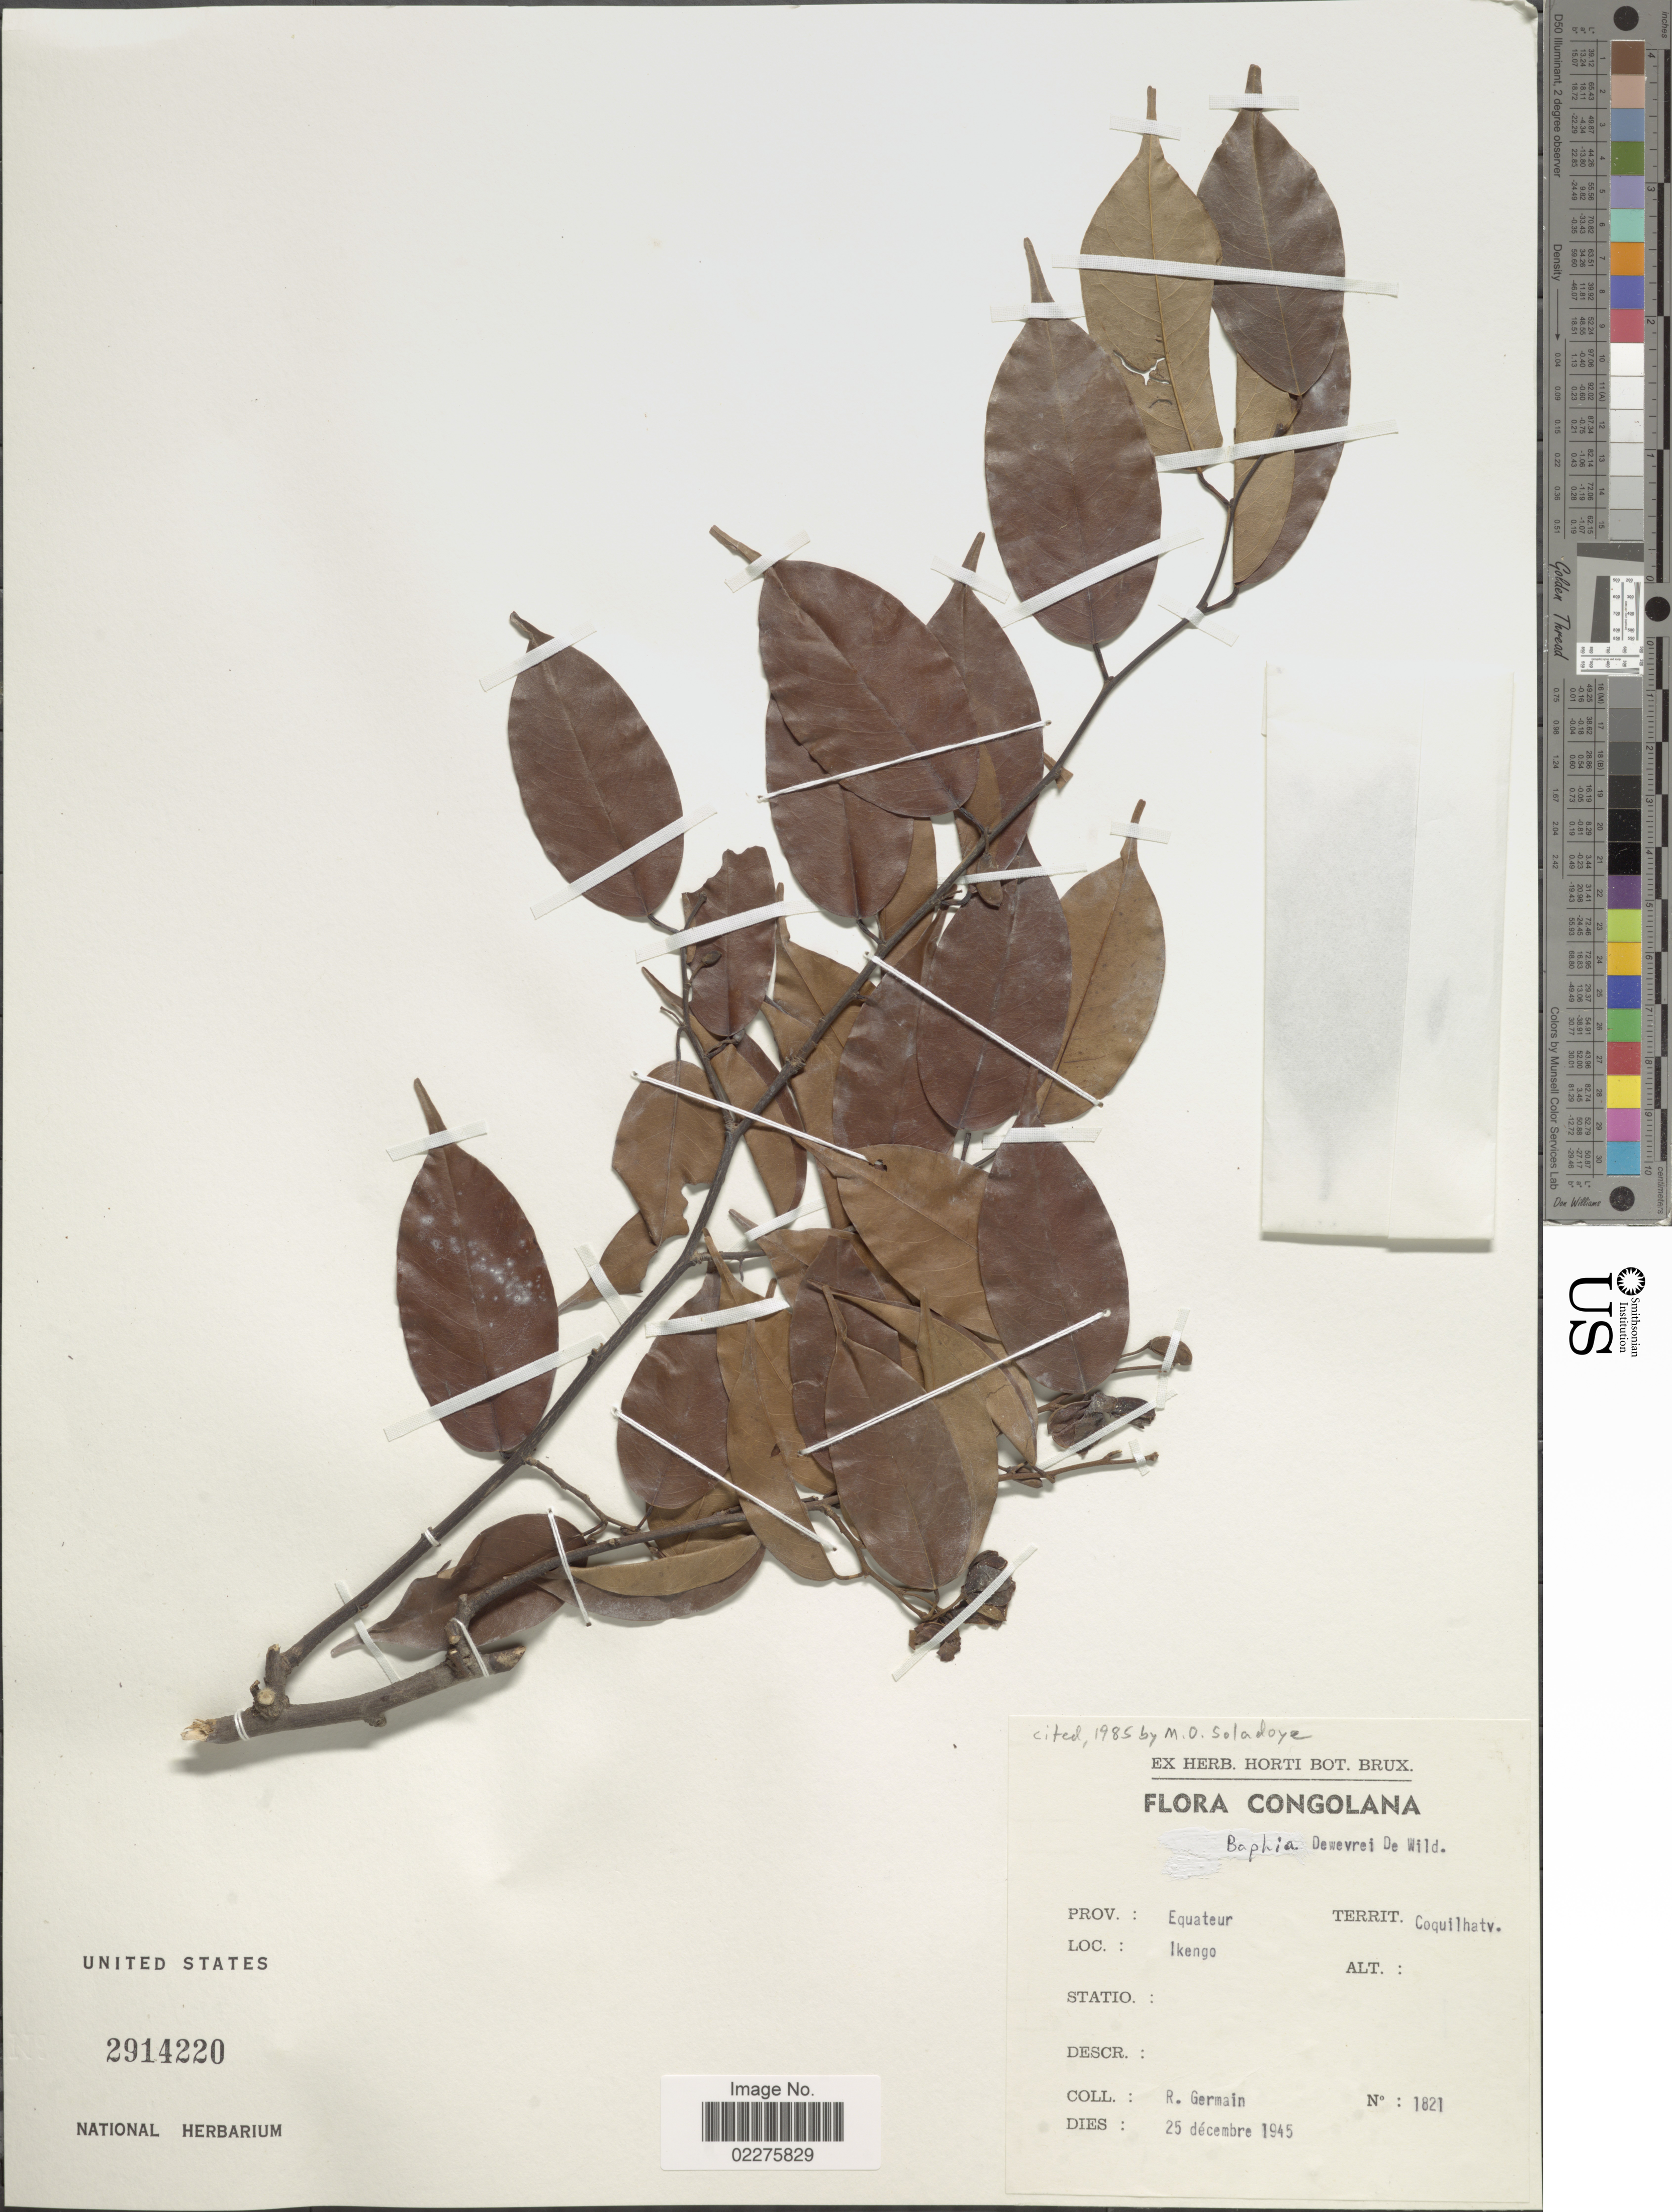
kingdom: Plantae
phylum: Tracheophyta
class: Magnoliopsida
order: Fabales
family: Fabaceae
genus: Baphia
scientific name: Baphia dewevrei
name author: De Wild.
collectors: R. Germain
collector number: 1821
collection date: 1945-12-25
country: Congo, Democratic Republic of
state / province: Equateur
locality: Territ. Coquilhatv. Ikengo. Congolana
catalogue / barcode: US 2914220